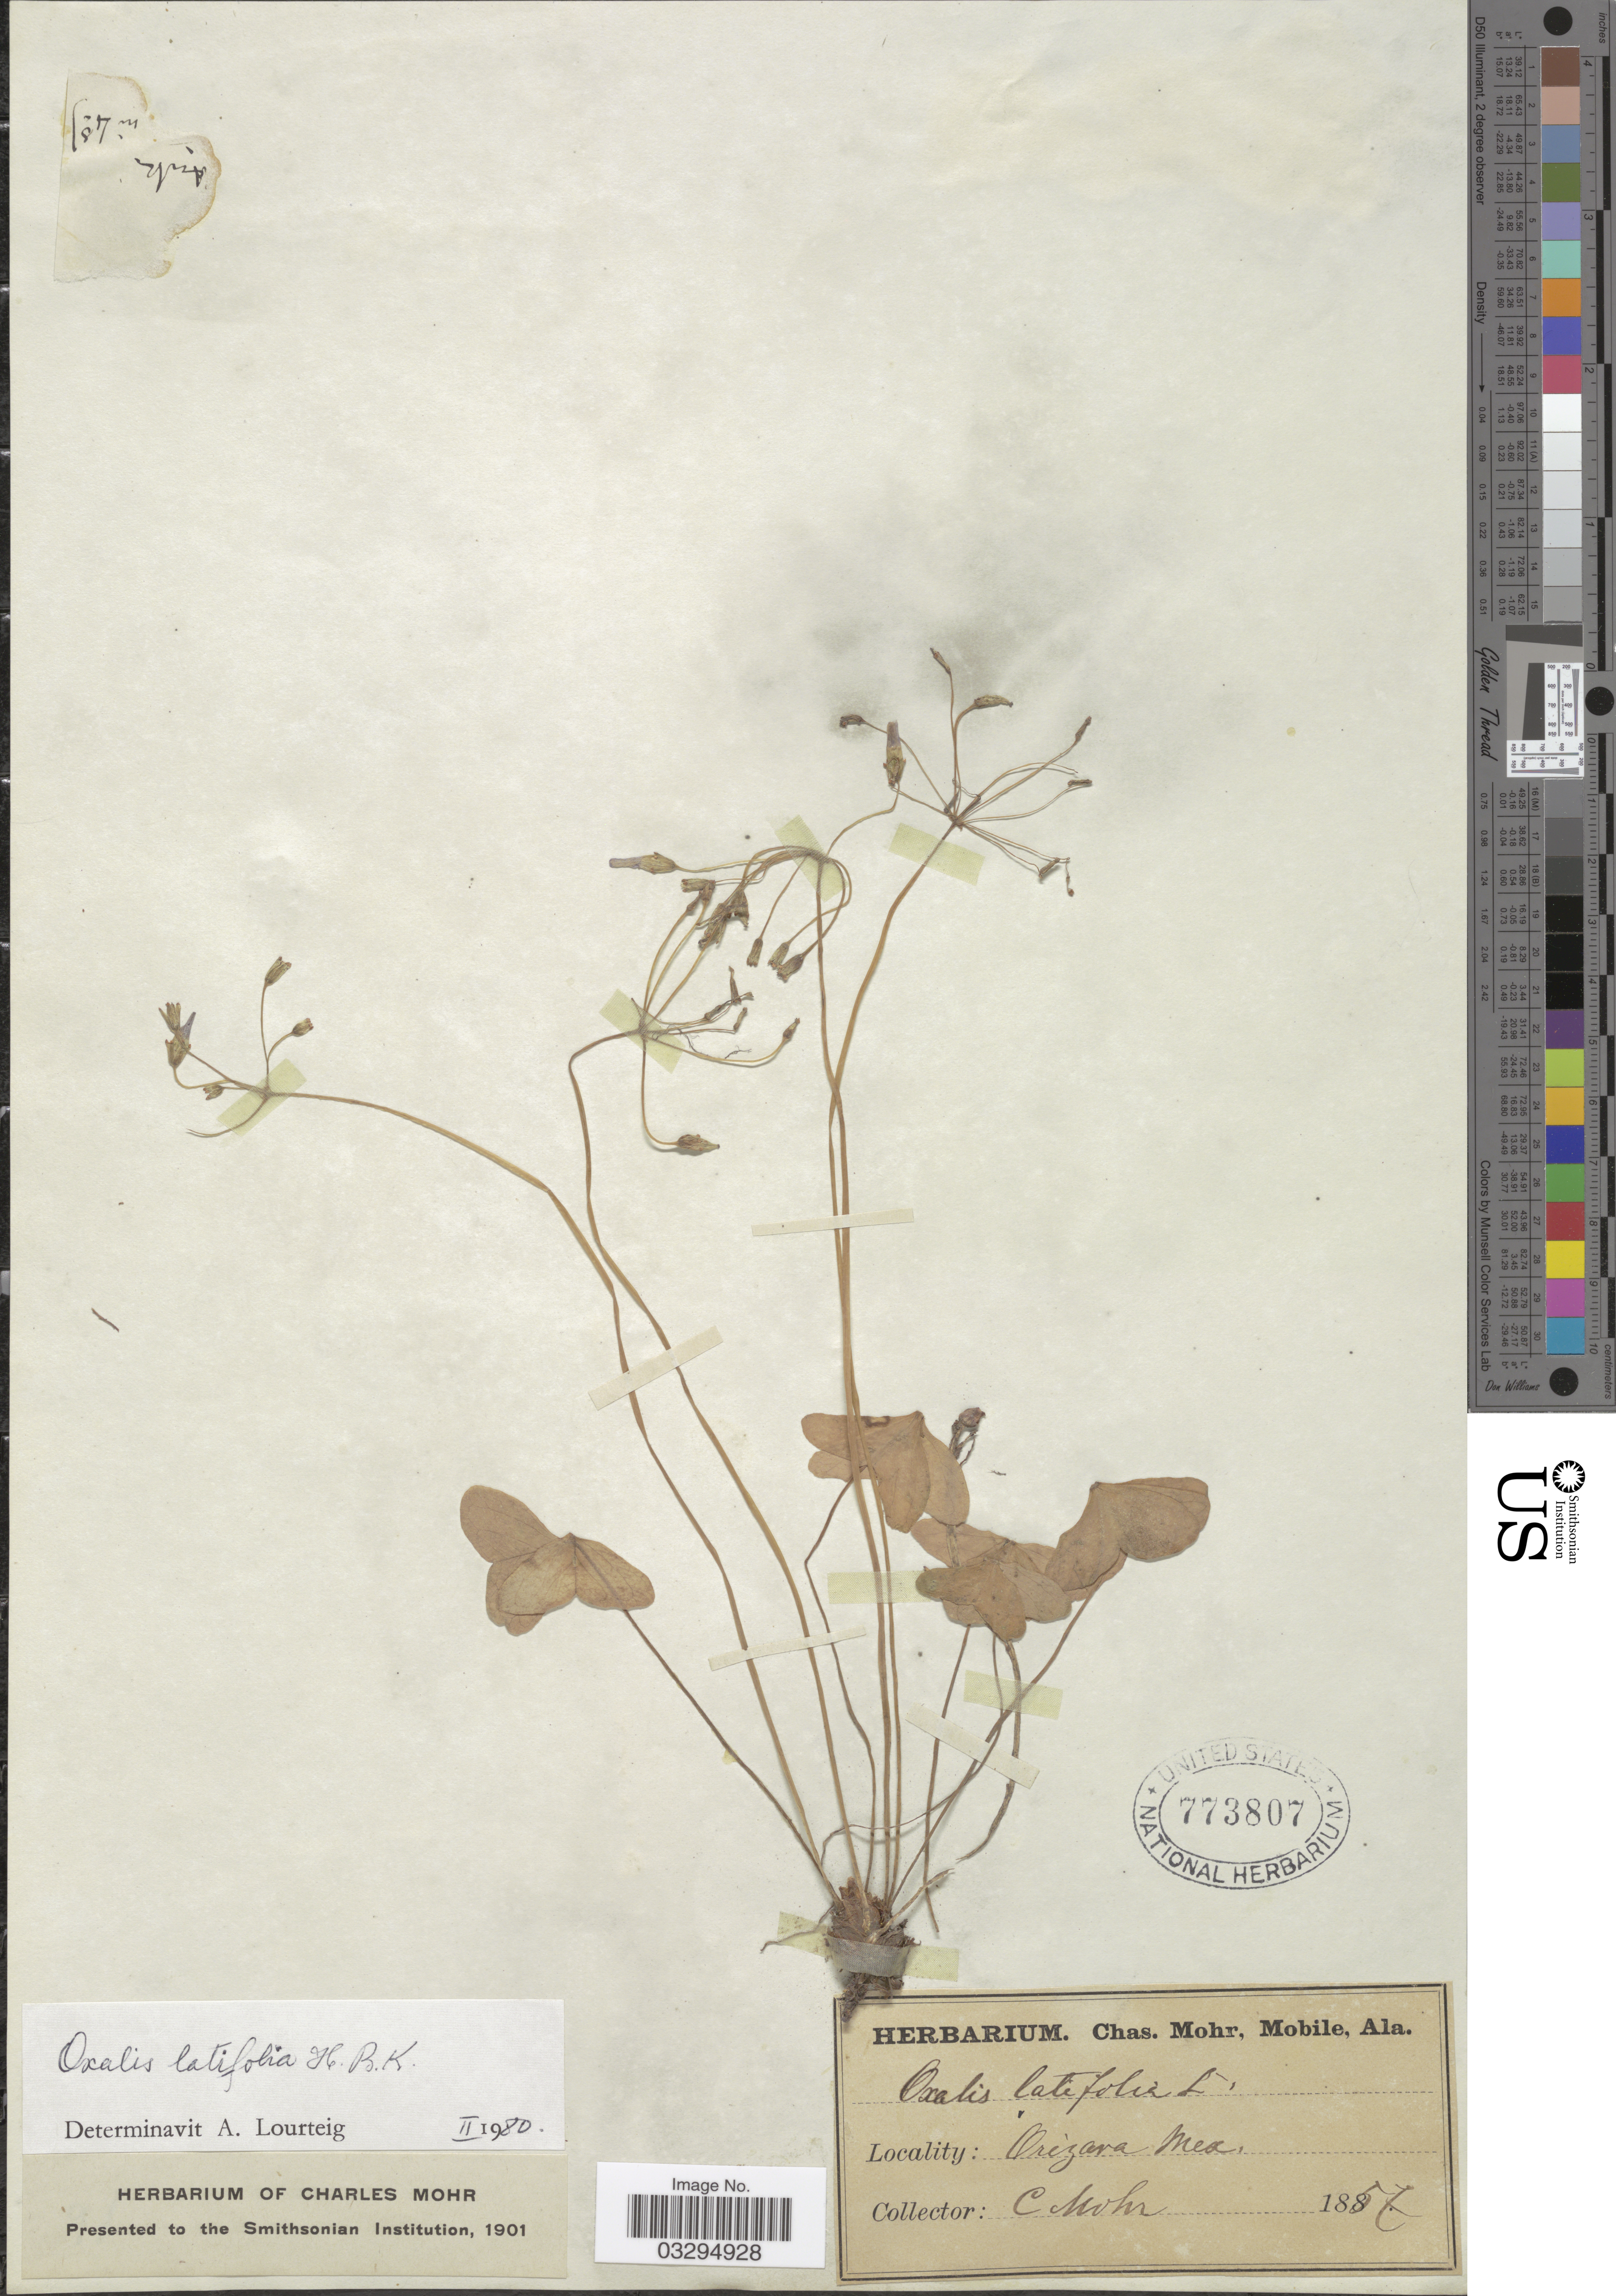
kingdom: Plantae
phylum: Tracheophyta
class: Magnoliopsida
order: Oxalidales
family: Oxalidaceae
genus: Oxalis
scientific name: Oxalis latifolia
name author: Kunth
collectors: Mohr, C. T. (herbarium)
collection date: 1857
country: Mexico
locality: Orizava.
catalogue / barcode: US 773807